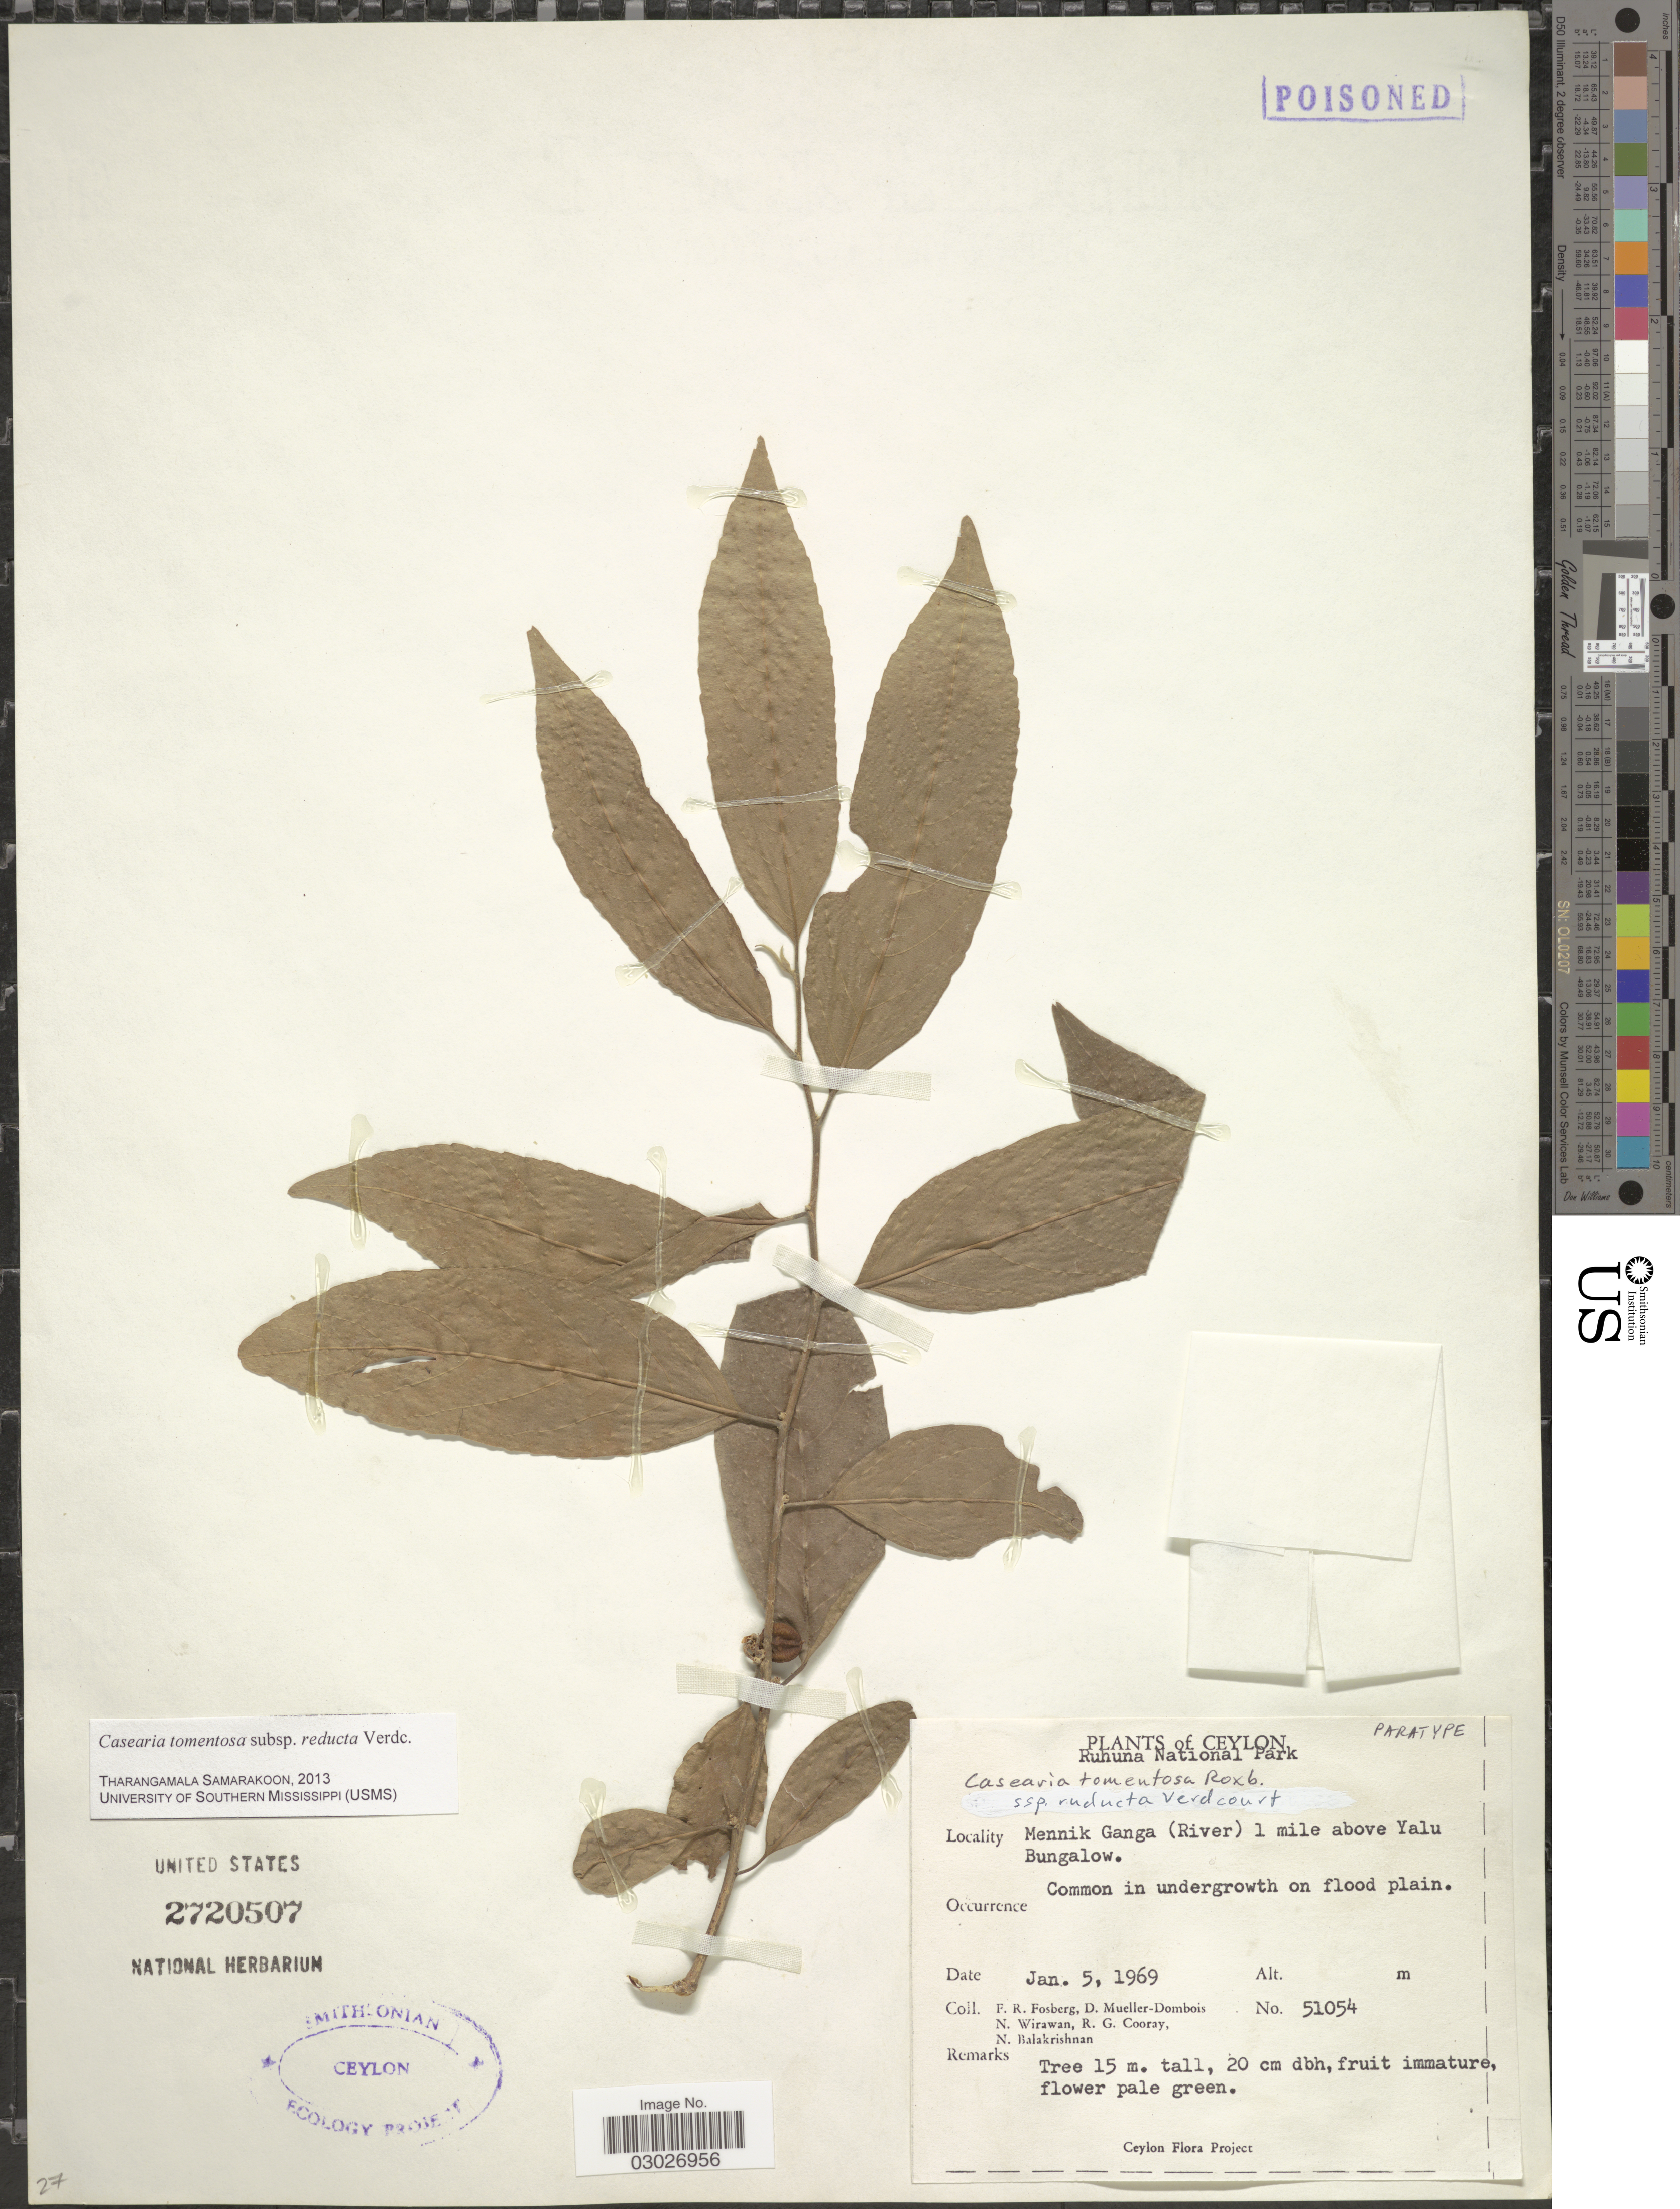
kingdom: Plantae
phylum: Tracheophyta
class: Magnoliopsida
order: Malpighiales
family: Salicaceae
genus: Casearia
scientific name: Casearia tomentosa subsp. reducta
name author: Verdc.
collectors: F. R. Fosberg, D. Mueller-Dombois, N. Wirawan, R. Cooray & N. Balakrishnan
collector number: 51054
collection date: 1969-01-05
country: Sri Lanka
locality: Ceylon. Ruhuna National Park. Mennik Ganga (River) 1 mile above Yalu Bungalow.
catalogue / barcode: US 2720507